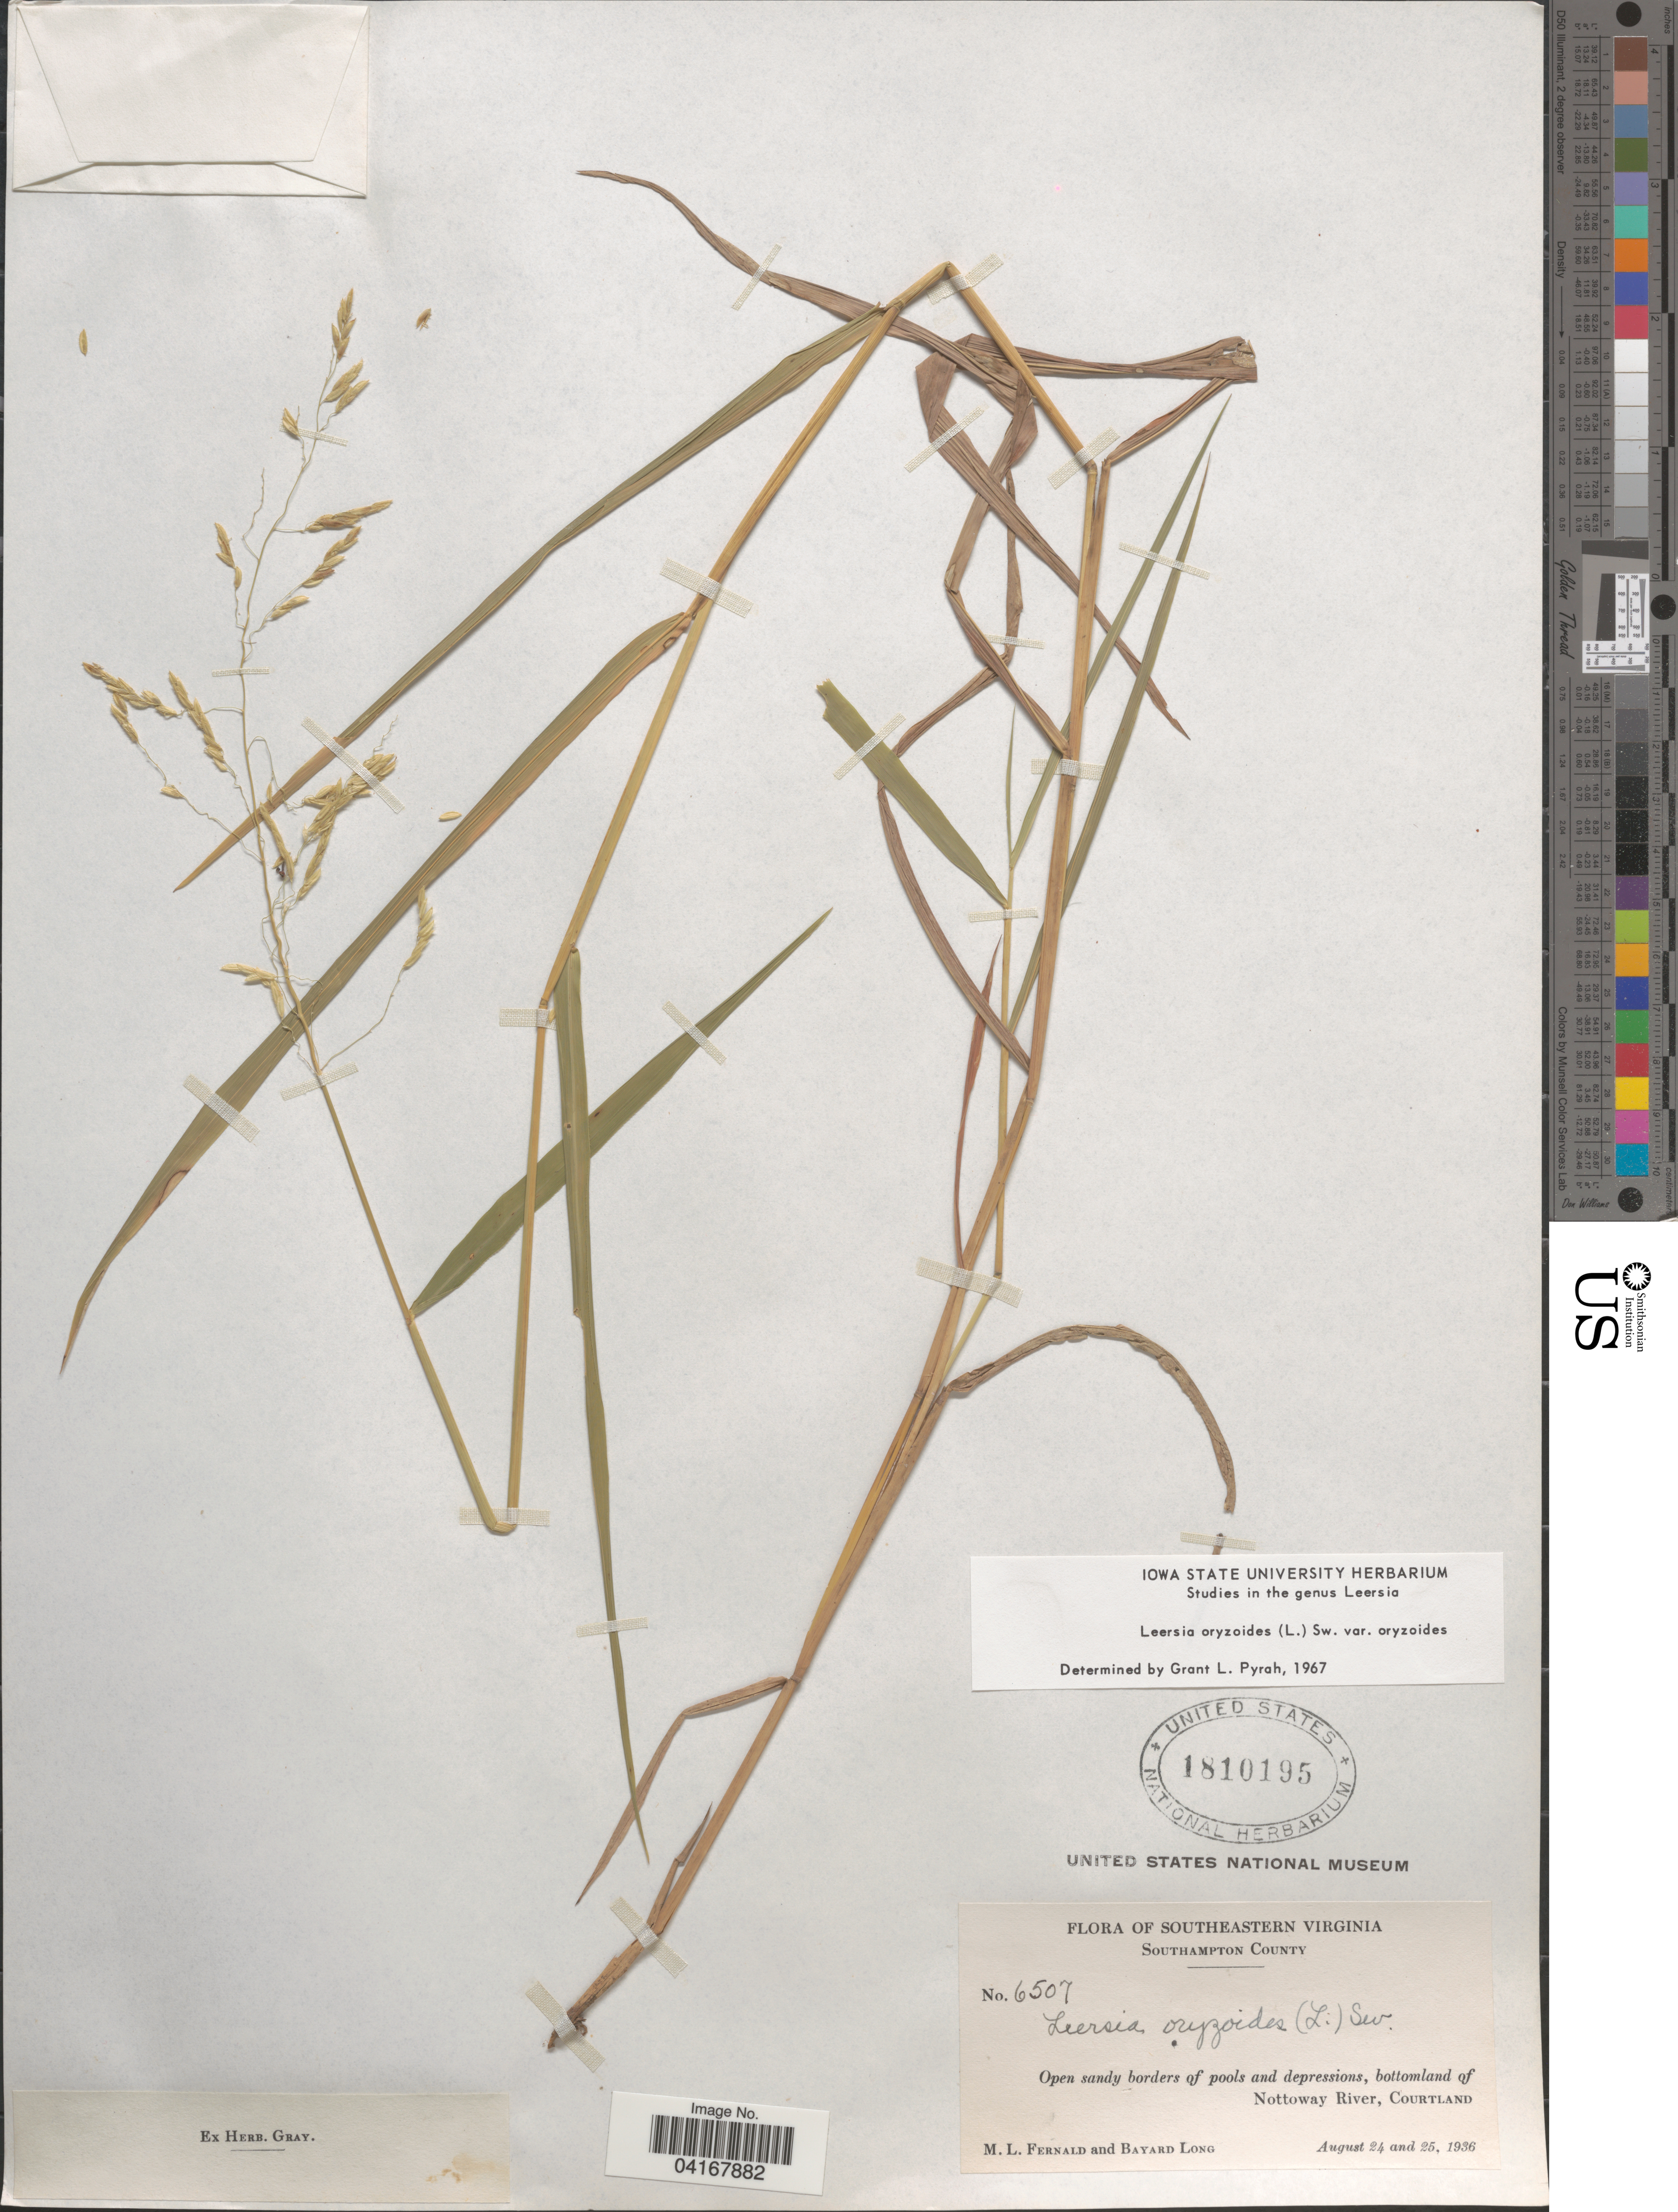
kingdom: Plantae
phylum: Tracheophyta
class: Liliopsida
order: Poales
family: Poaceae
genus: Leersia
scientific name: Leersia oryzoides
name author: (L.) Sw.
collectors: M. L. Fernald & B. Long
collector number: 6507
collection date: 1936-08-24/1936-08-25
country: United States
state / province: Virginia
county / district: Southampton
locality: Southeastern Virginia. Southampthon County. Bottomland of Nottoway River, Courtland.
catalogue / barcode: US 1810195